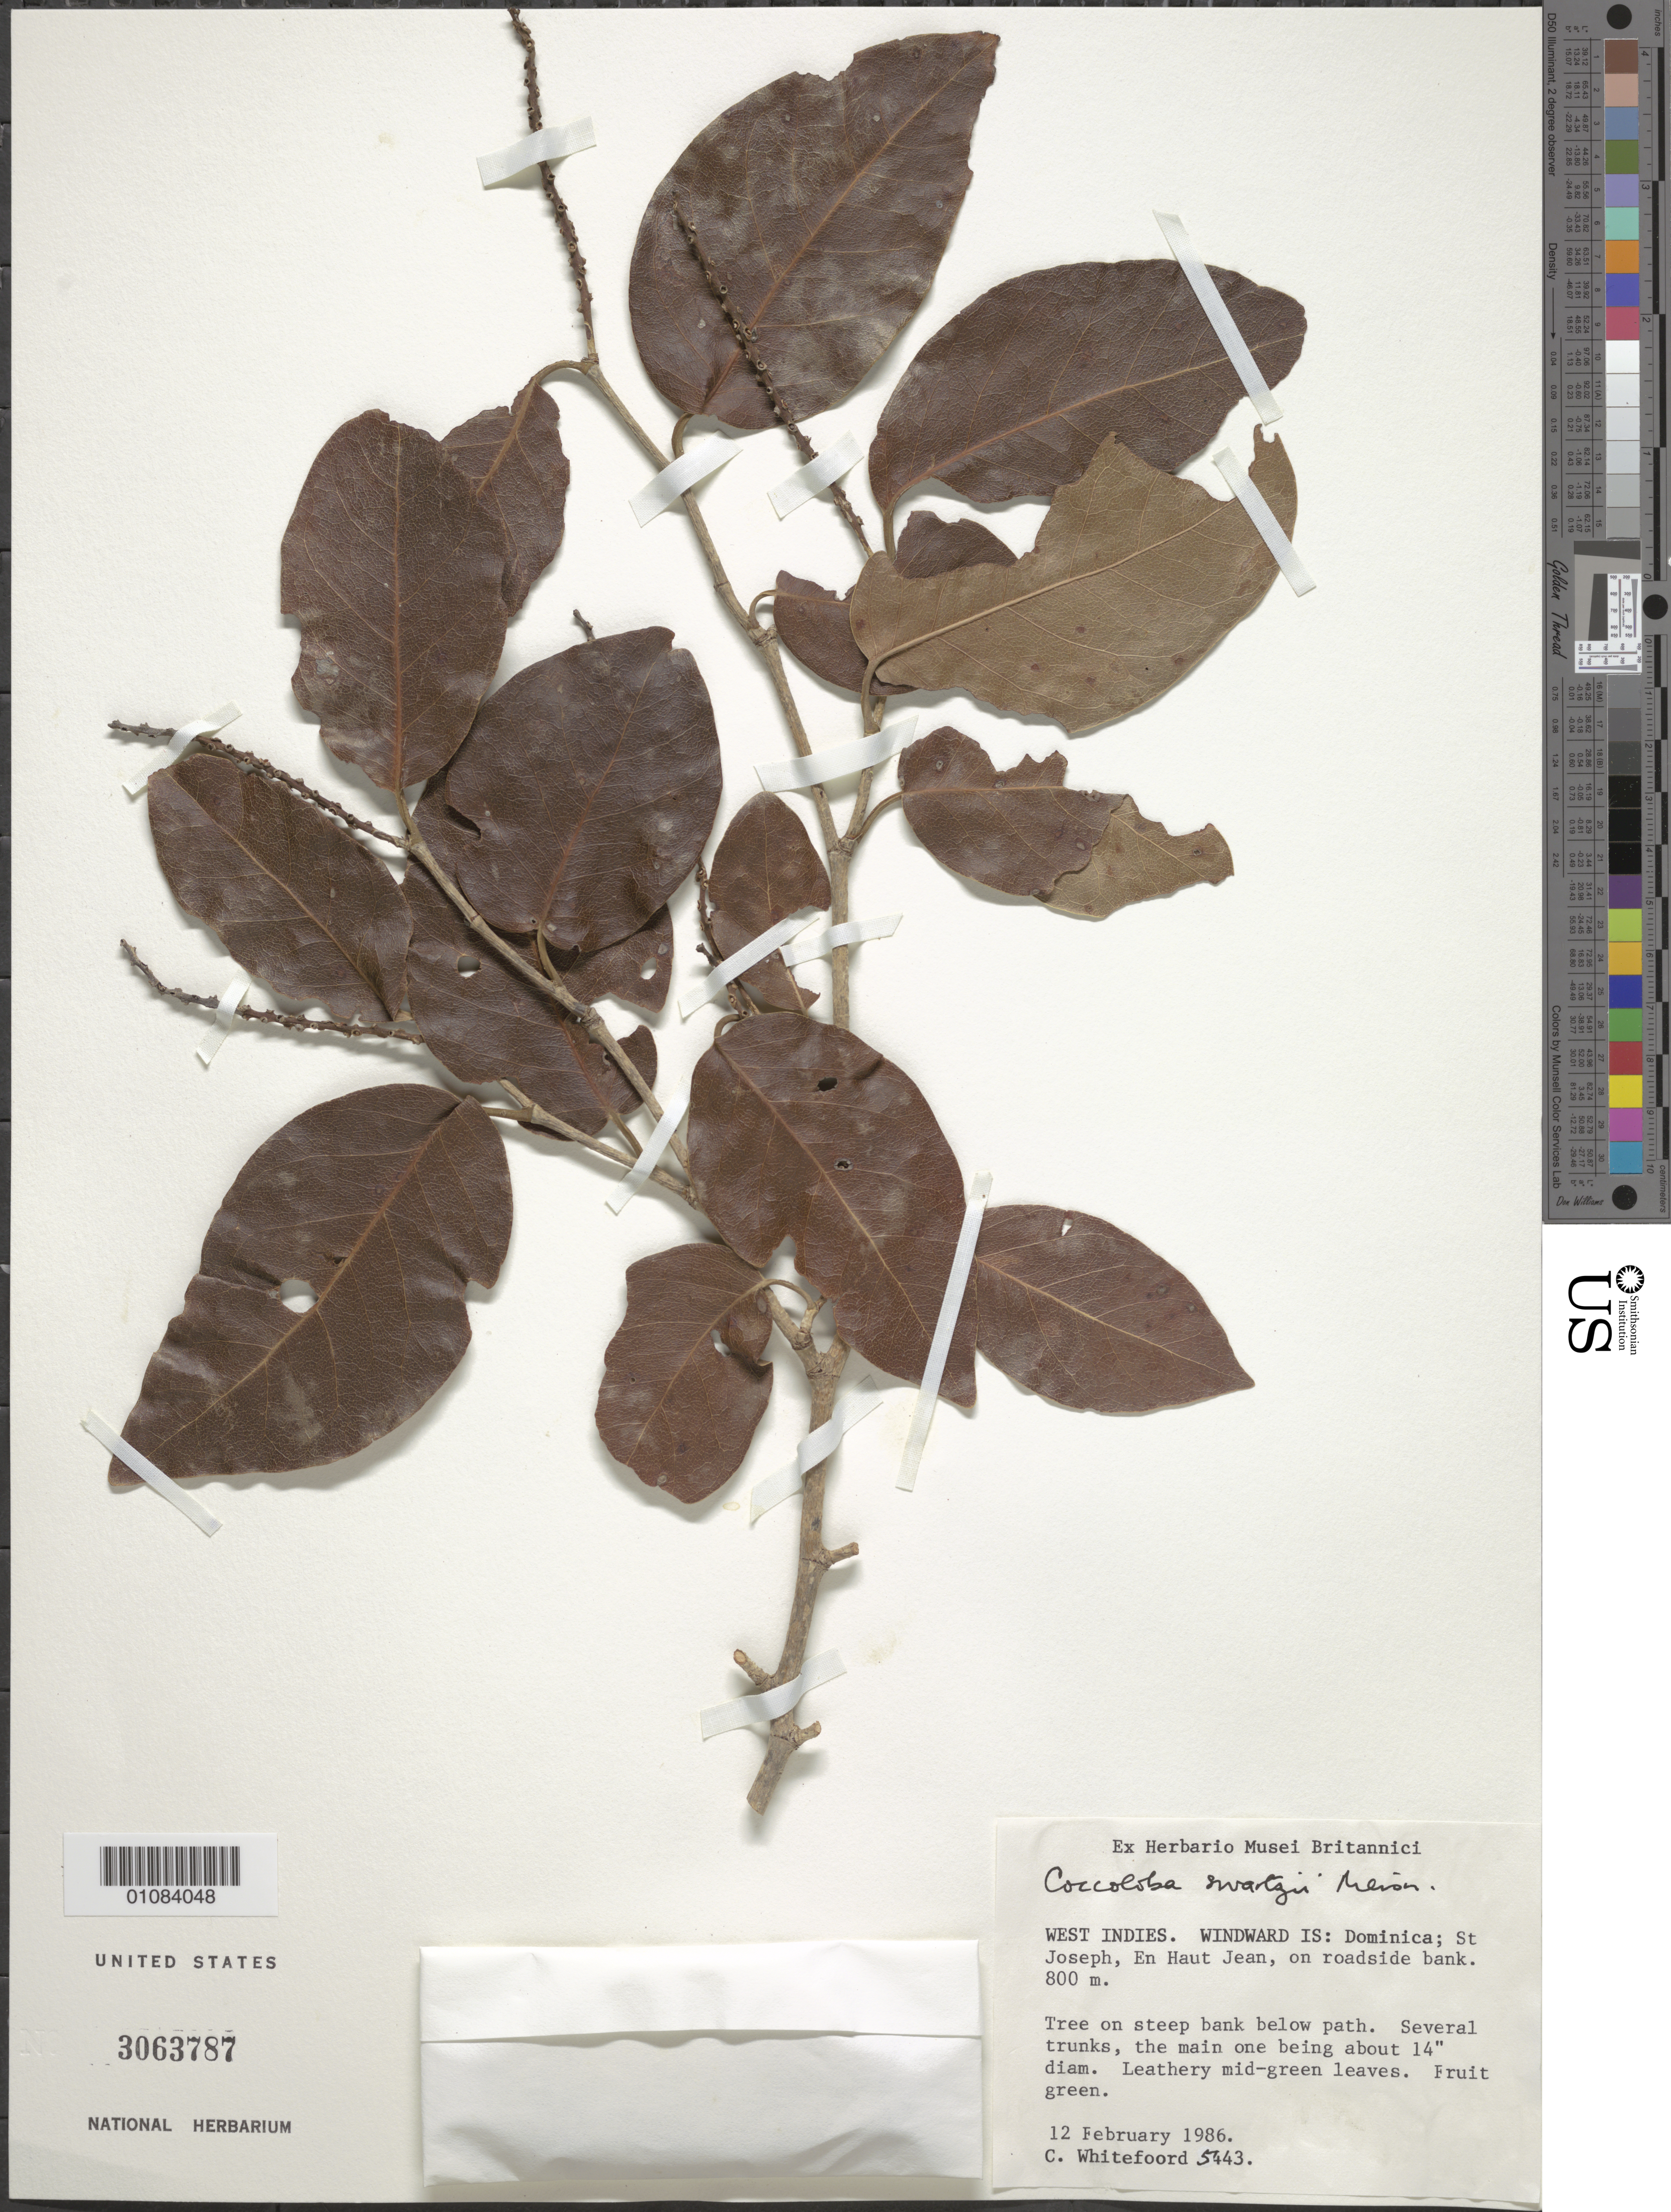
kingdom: Plantae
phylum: Tracheophyta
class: Magnoliopsida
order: Caryophyllales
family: Polygonaceae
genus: Coccoloba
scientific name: Coccoloba swartzii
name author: Meisn.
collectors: C. Whitefoord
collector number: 5443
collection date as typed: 12 Feb 1986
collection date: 1986-02-12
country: Dominica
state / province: St. Joseph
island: Dominica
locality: En Haut Jean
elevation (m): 800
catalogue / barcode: US 3063787